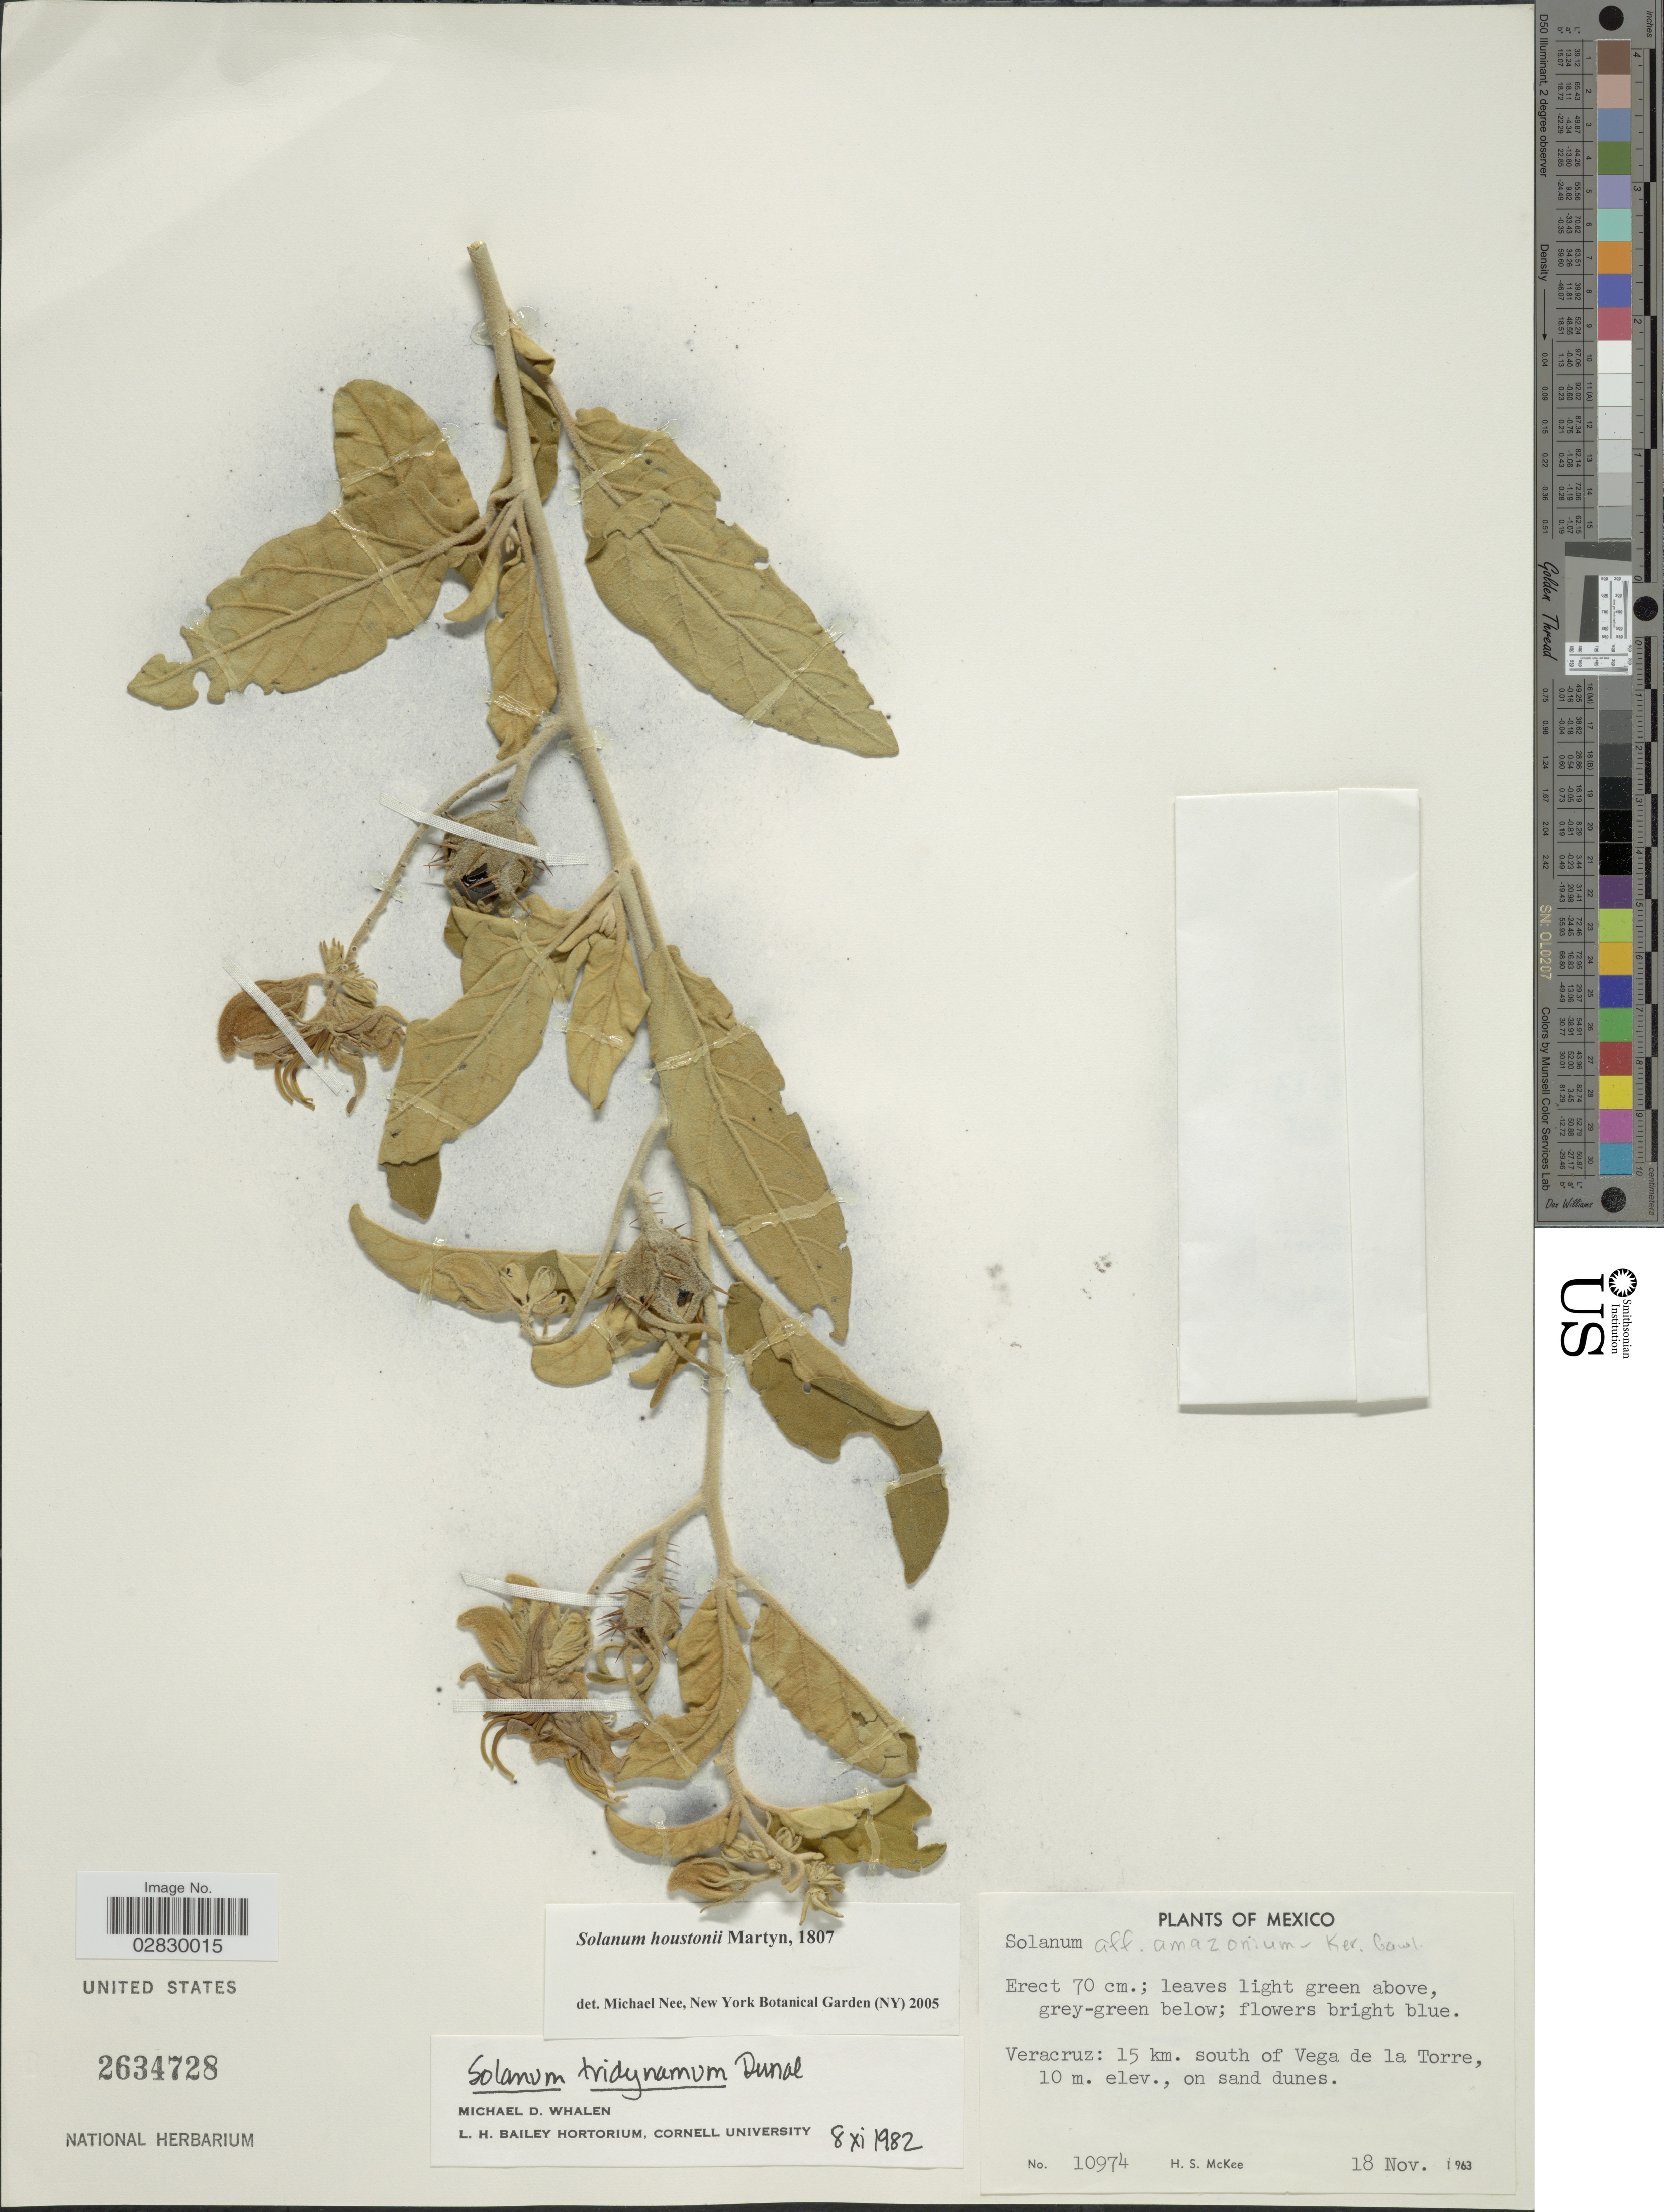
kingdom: Plantae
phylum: Tracheophyta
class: Magnoliopsida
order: Solanales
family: Solanaceae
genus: Solanum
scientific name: Solanum houstonii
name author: Dunal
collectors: H. S. McKee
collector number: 10974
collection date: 1963-11-18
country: Mexico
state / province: Veracruz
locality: Veracruz: 15 km. south of Vega de la Torre.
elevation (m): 10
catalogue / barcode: US 2634728